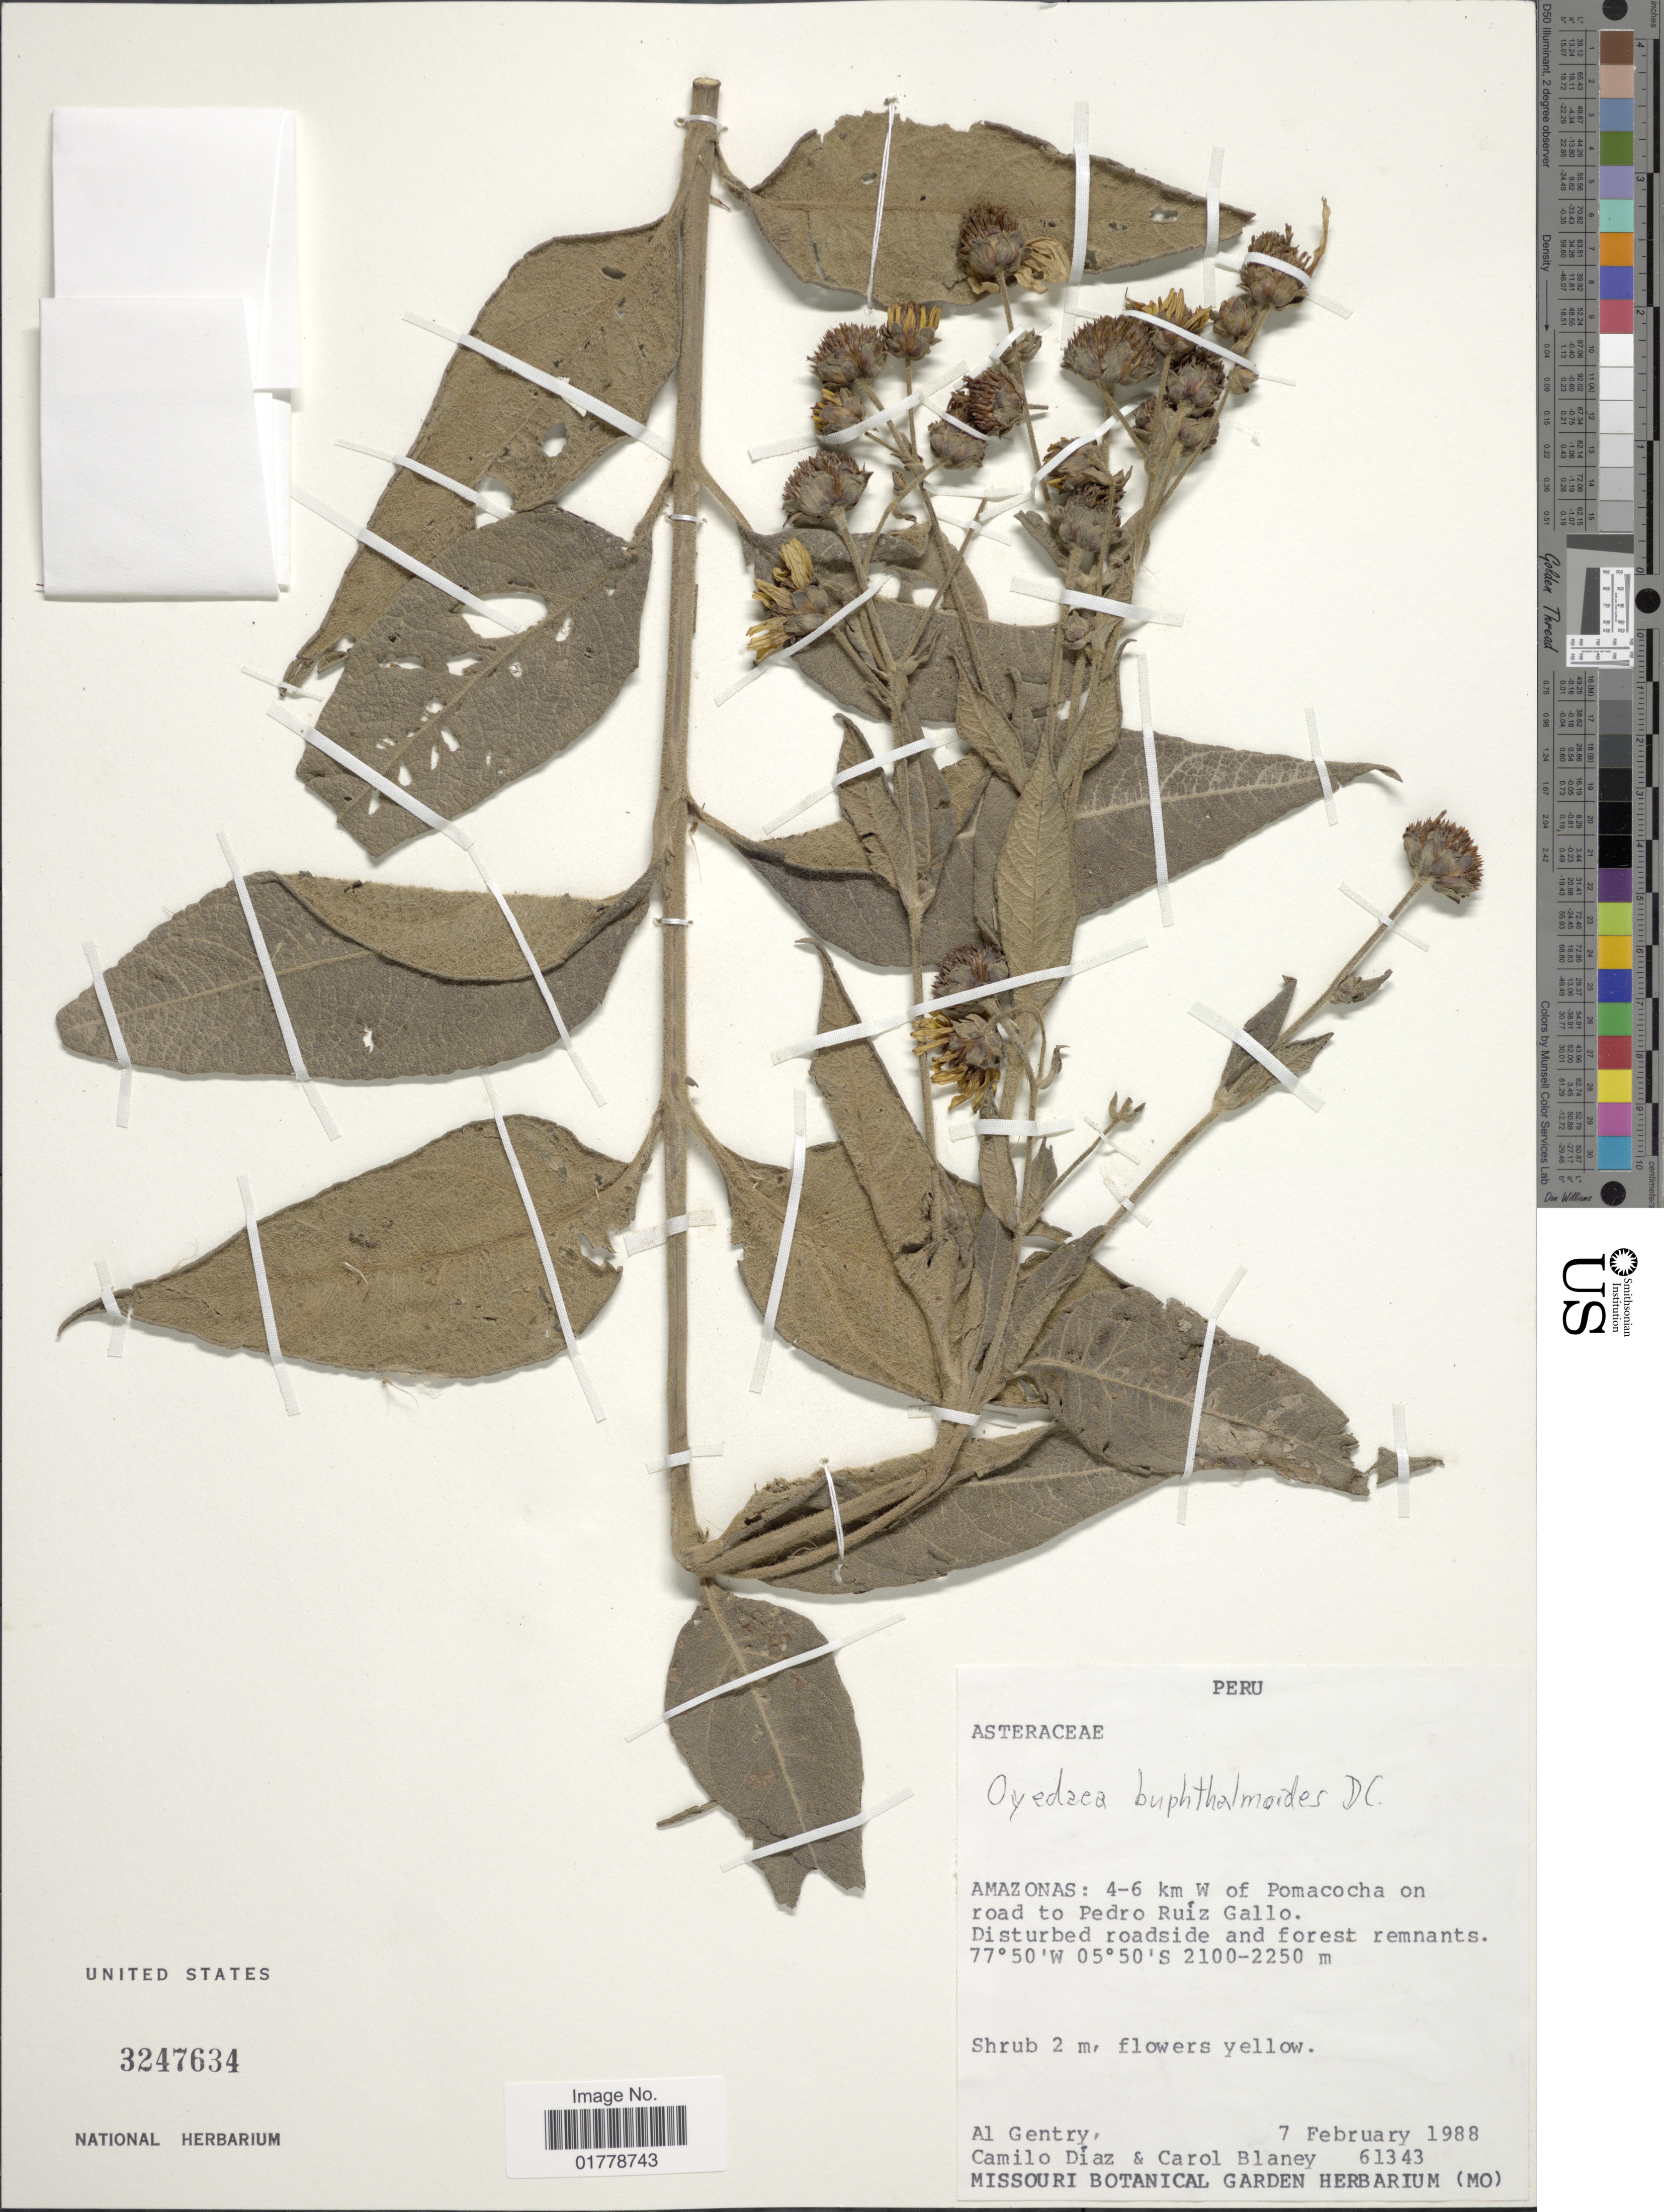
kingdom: Plantae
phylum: Tracheophyta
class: Magnoliopsida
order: Asterales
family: Asteraceae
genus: Oyedaea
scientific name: Oyedaea buphthalmoides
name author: DC.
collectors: A. H. Gentry, C. Díaz & C. Blaney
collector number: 61343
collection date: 1988-02-07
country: Peru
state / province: Amazonas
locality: Amazonas: 4-6 km W of Pomacocha on road to Pedro Ruíz Gallo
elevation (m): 2100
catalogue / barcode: US 3247634